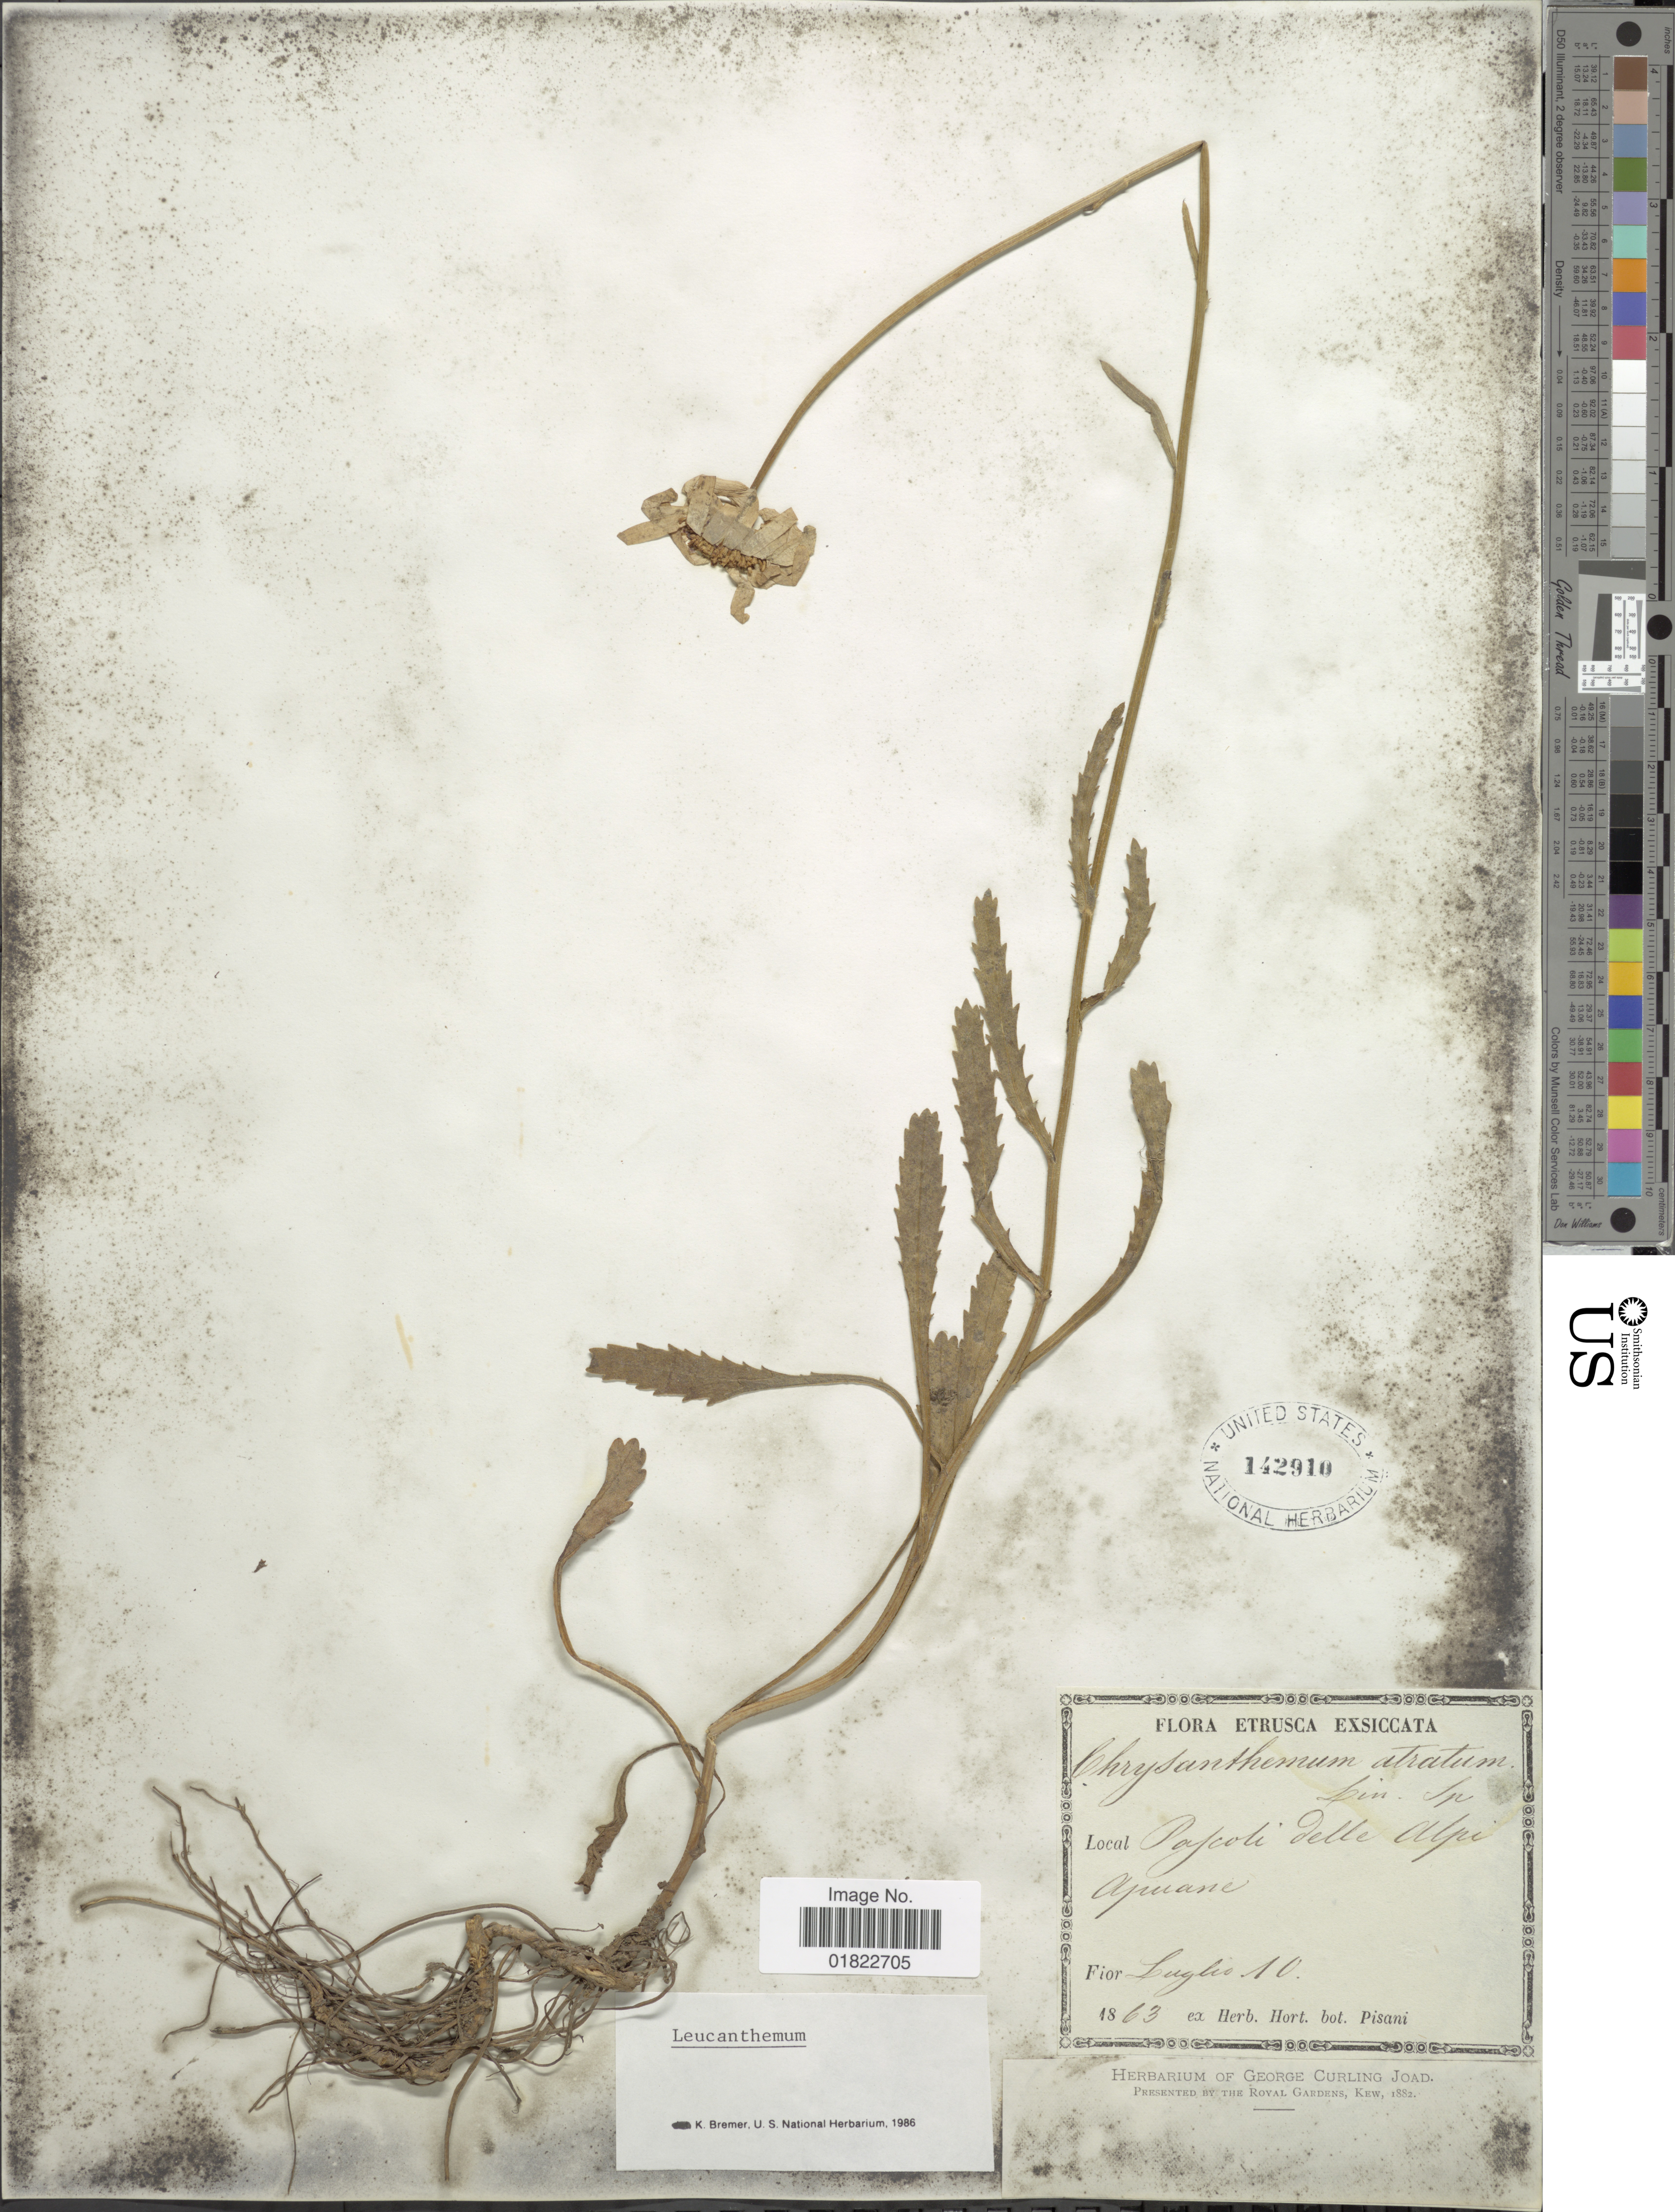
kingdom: Plantae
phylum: Tracheophyta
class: Magnoliopsida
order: Asterales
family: Asteraceae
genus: Leucanthemum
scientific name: Leucanthemum atratum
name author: (Jacq.) DC.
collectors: ex herb. Hort. Bot. Pisani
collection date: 1863-07-10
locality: Pafcoli, delle Alpi Apuane. [interpreted]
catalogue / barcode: US 142910